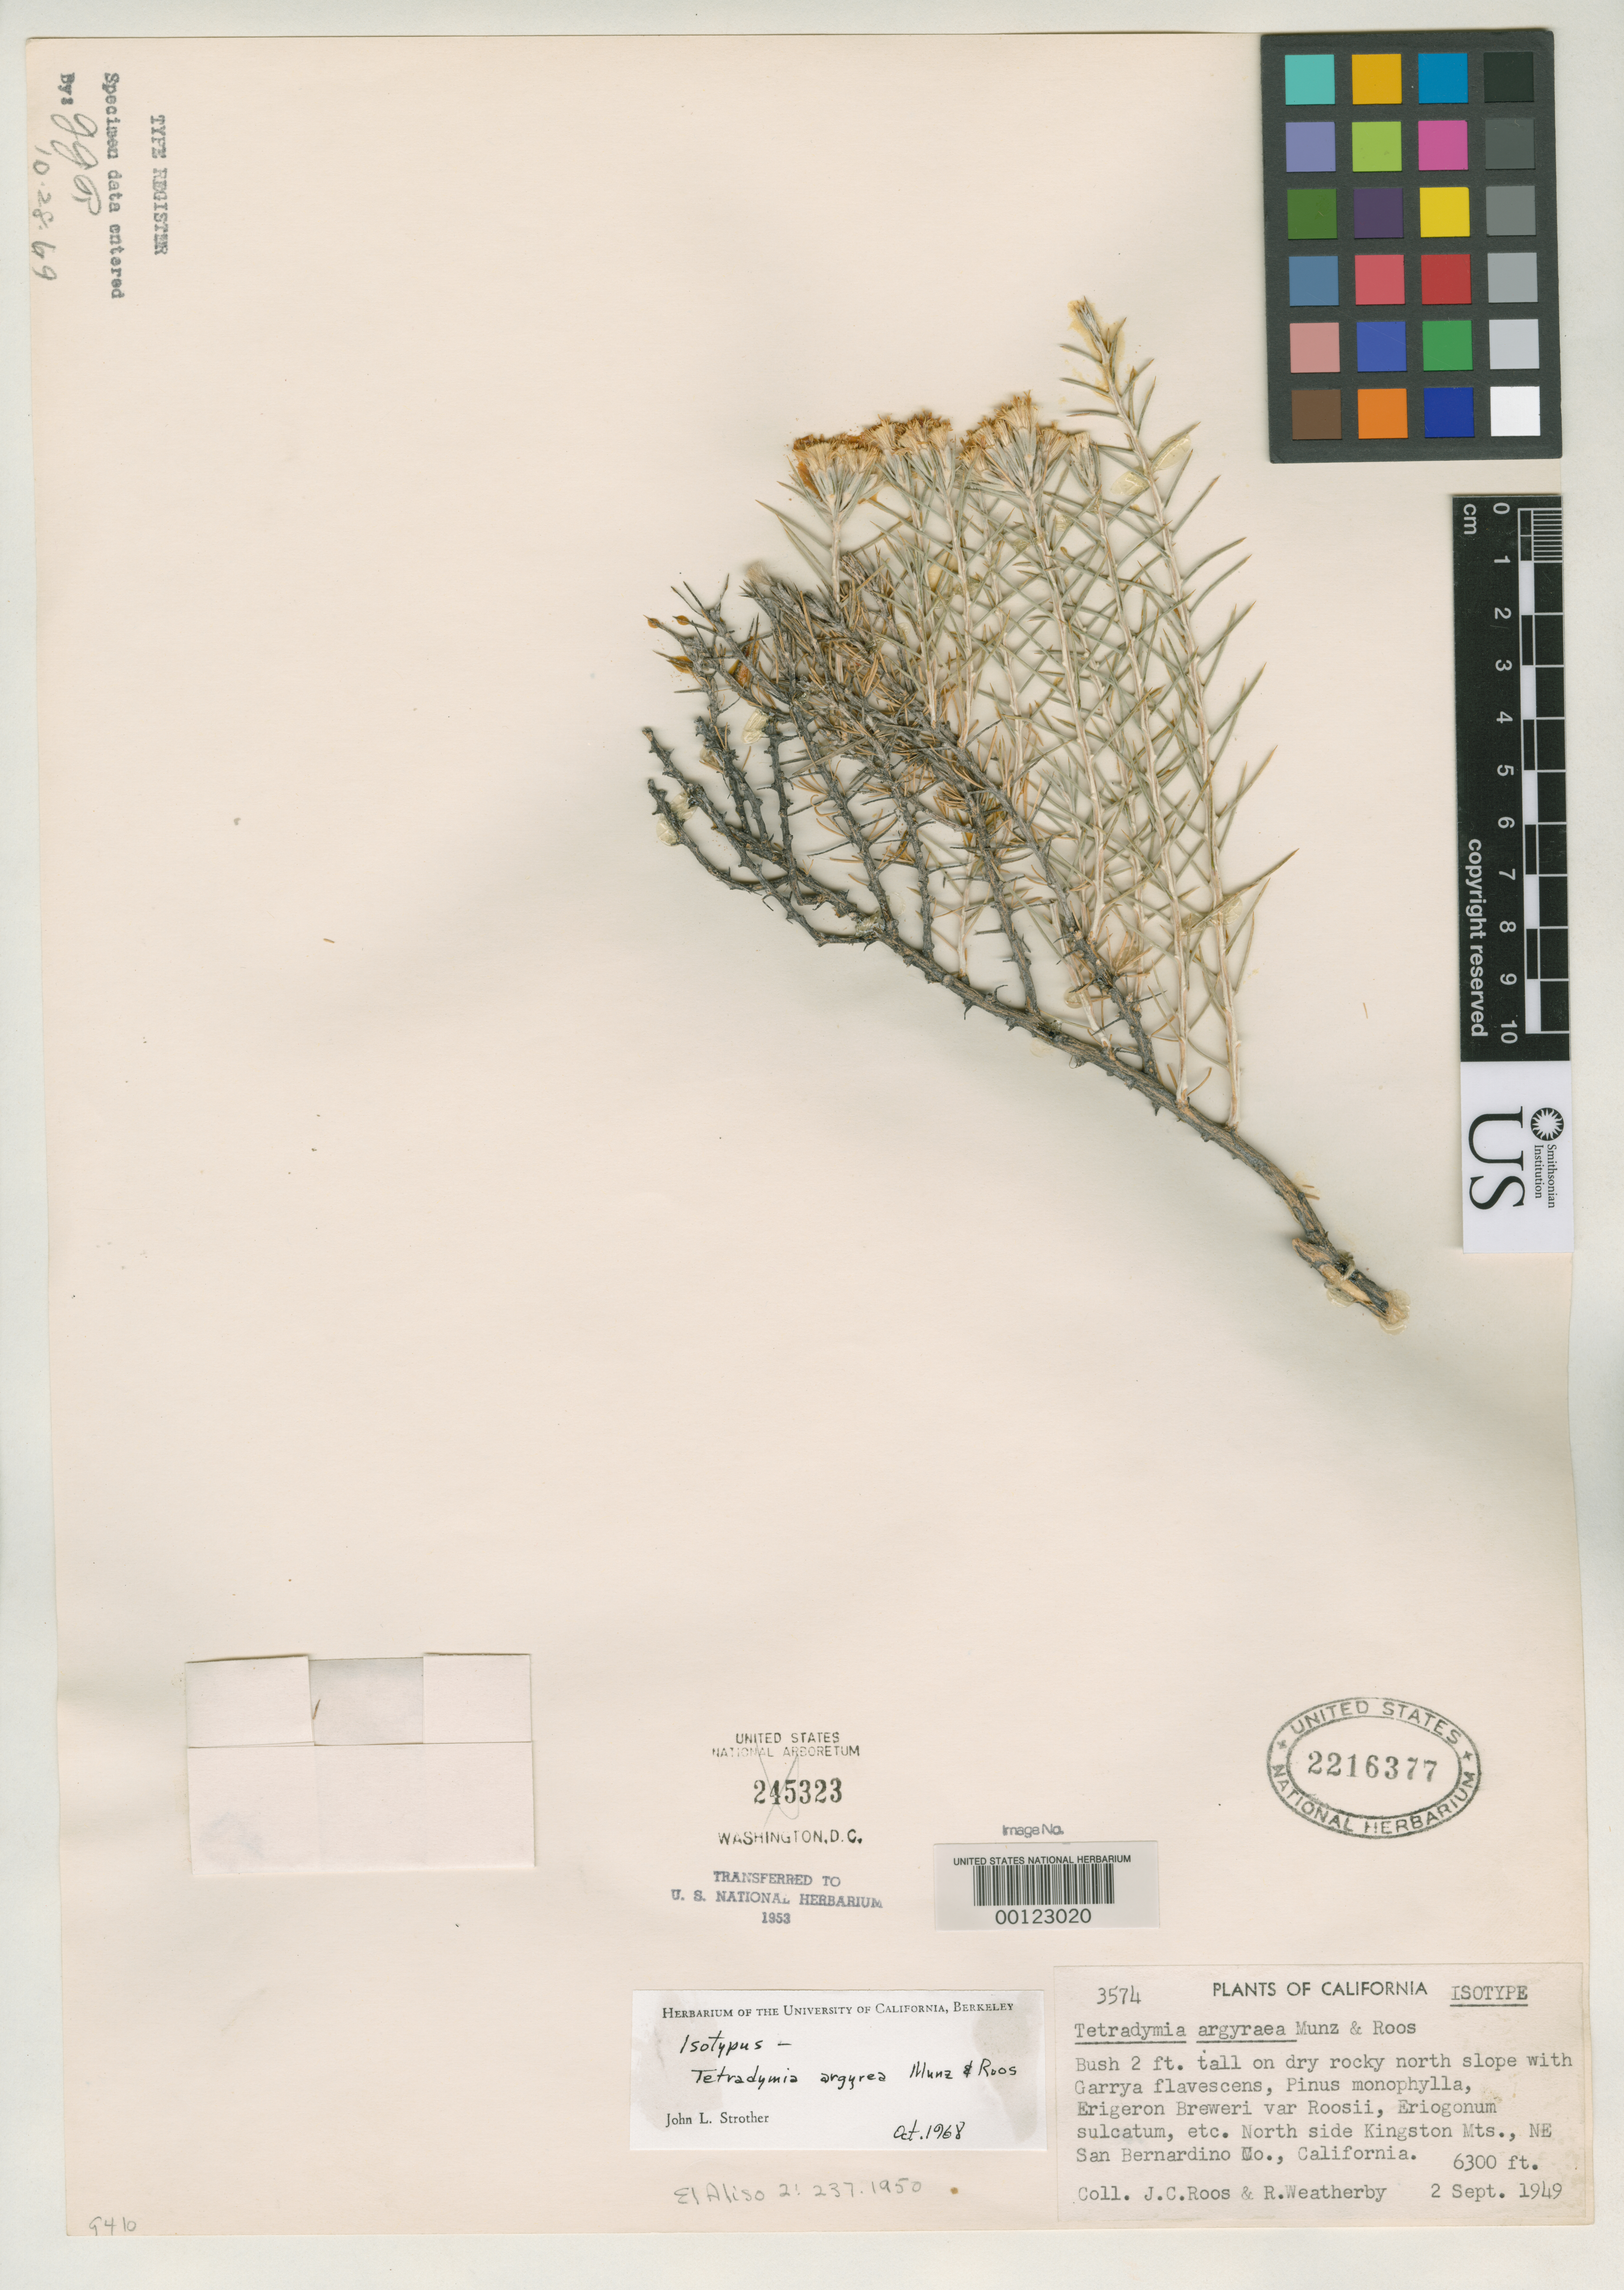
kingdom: Plantae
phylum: Tracheophyta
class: Magnoliopsida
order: Asterales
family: Asteraceae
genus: Tetradymia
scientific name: Tetradymia argyraea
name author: Munz & J.C. Roos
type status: Isotype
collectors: J. C. Roos & R. J. Weatherby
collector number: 3574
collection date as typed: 02 Sep 1949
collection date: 1949-09-02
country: United States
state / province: California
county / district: San Bernardino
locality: Kingston Mts.; alt. 6300 ft.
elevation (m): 1920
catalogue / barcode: US 2216377